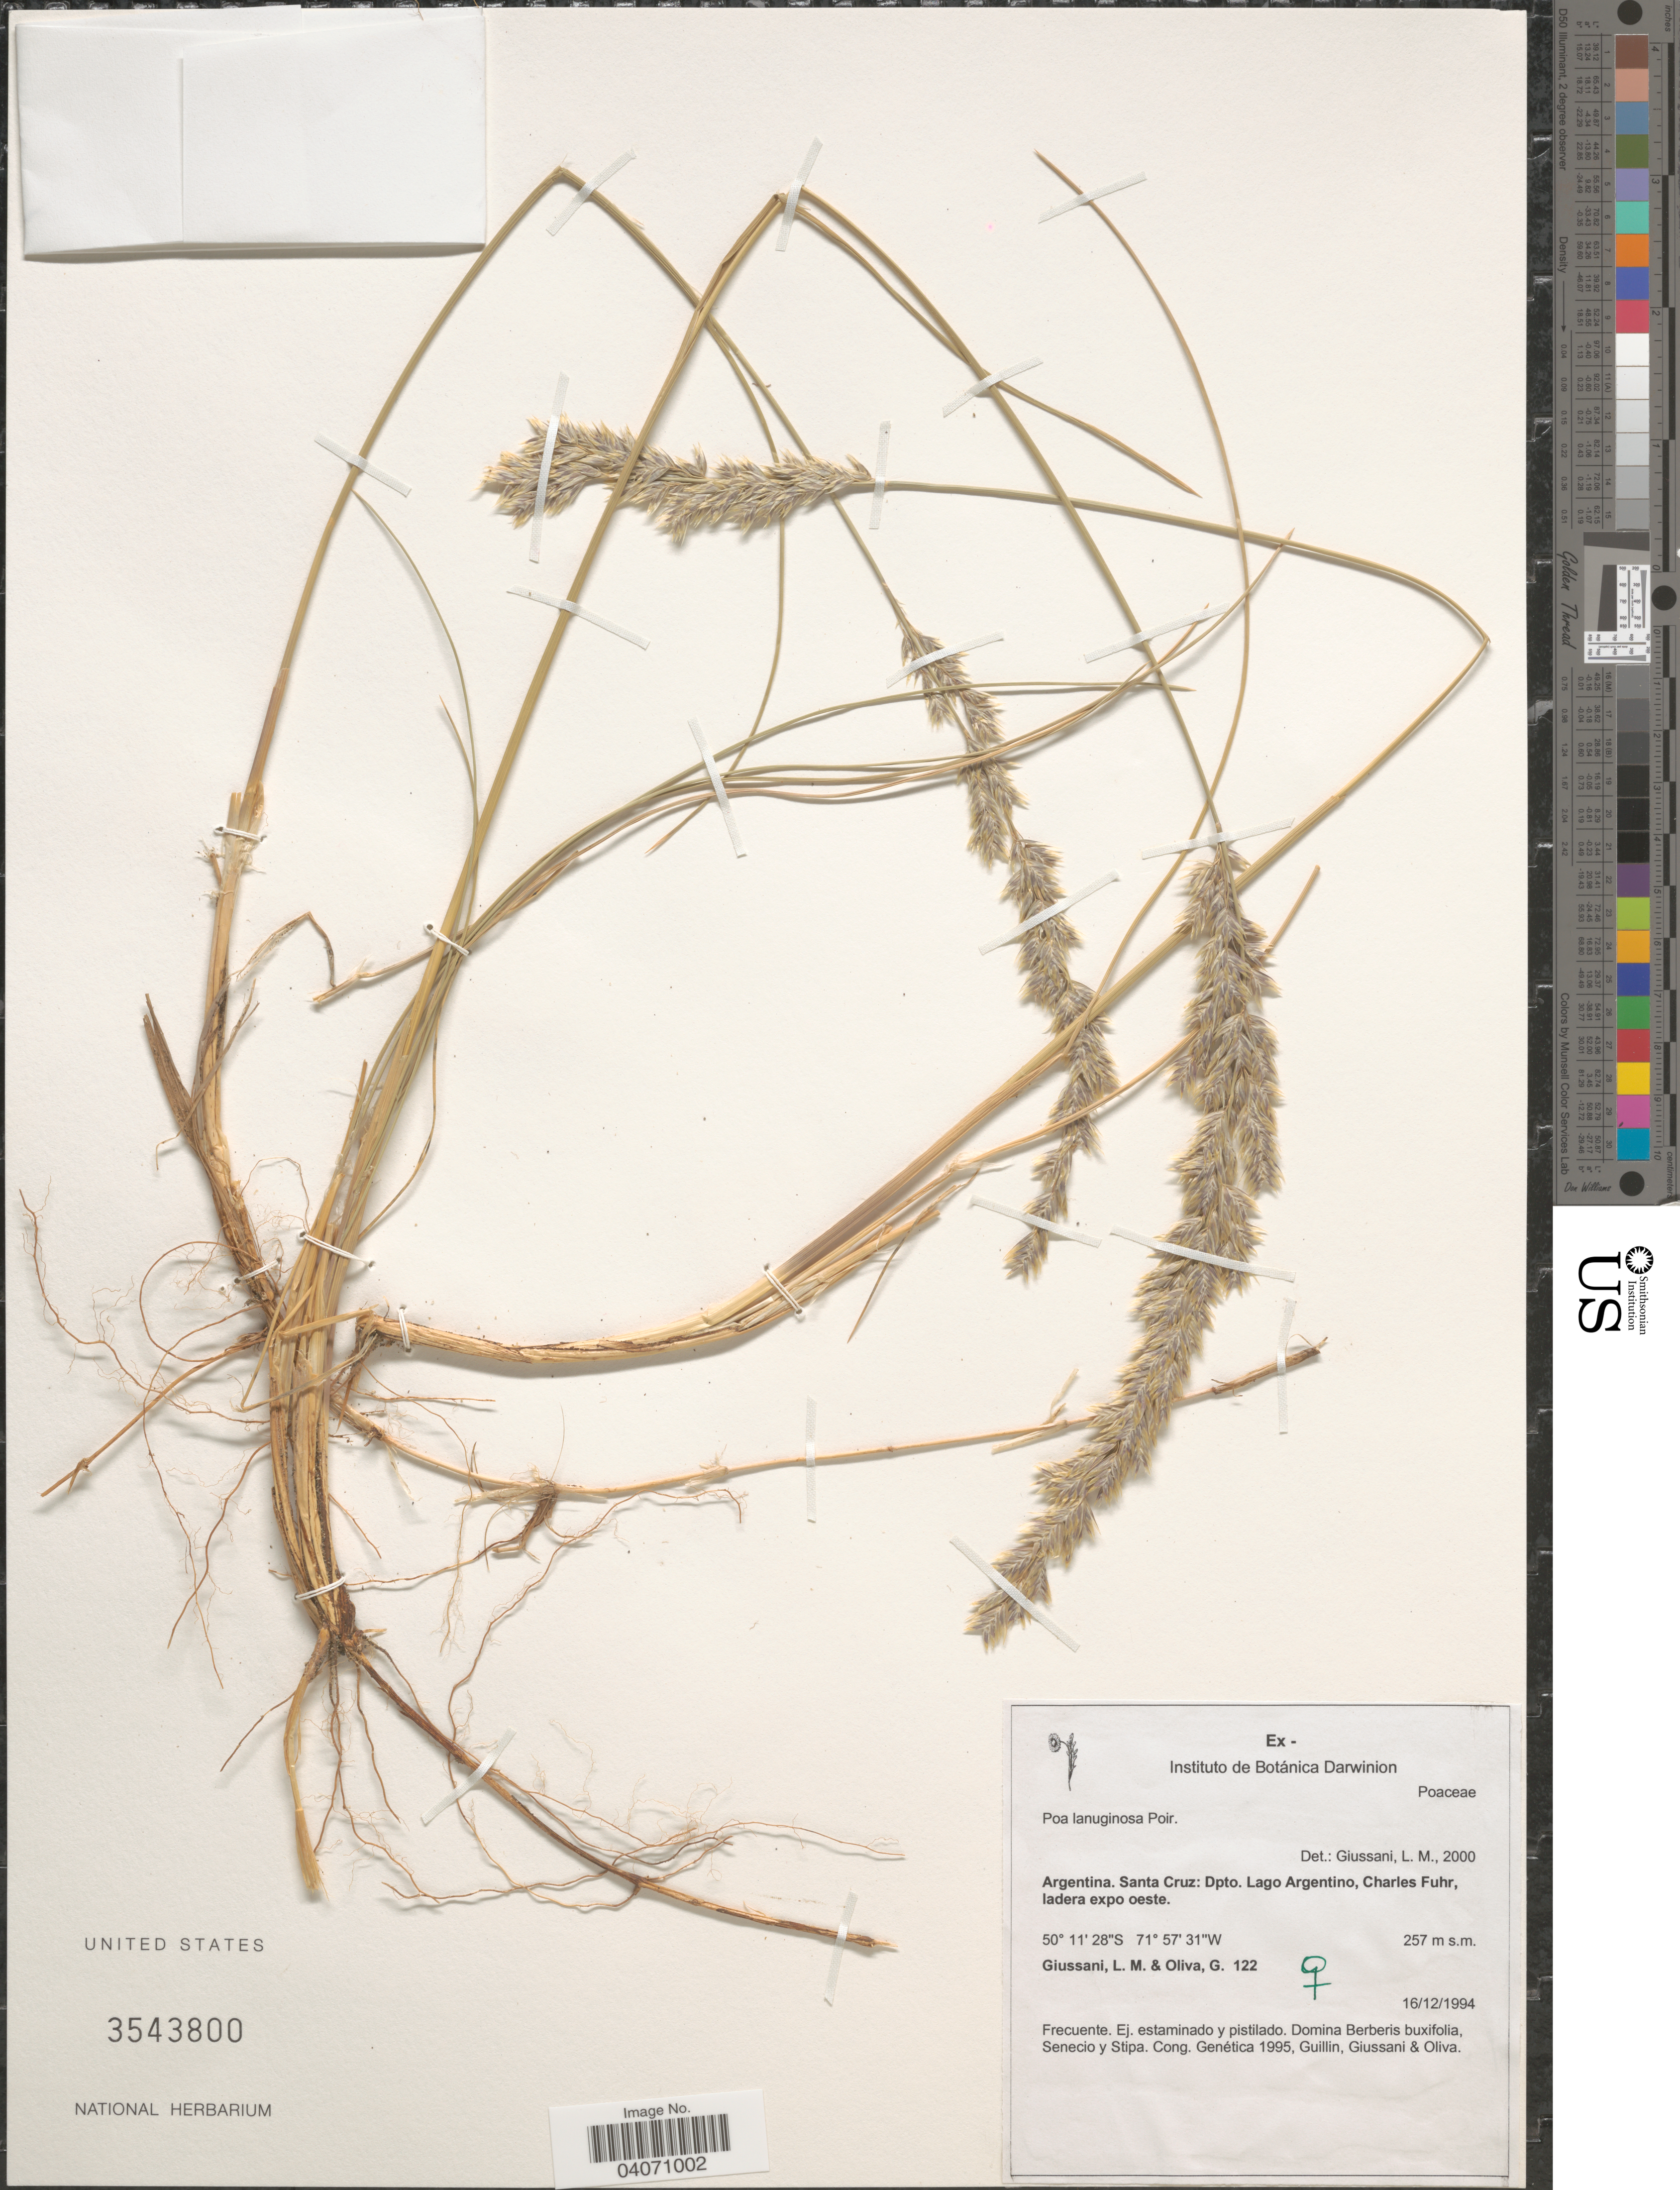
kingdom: Plantae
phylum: Tracheophyta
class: Liliopsida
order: Poales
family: Poaceae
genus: Poa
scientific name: Poa lanuginosa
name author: Poir.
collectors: L. Giussani & G. Oliva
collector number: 122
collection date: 1994-12-16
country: Argentina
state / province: Santa Cruz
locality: Dpto. Lago Argentino, Charles Fuhr, ladera expo oeste.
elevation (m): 257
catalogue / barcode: US 3543800